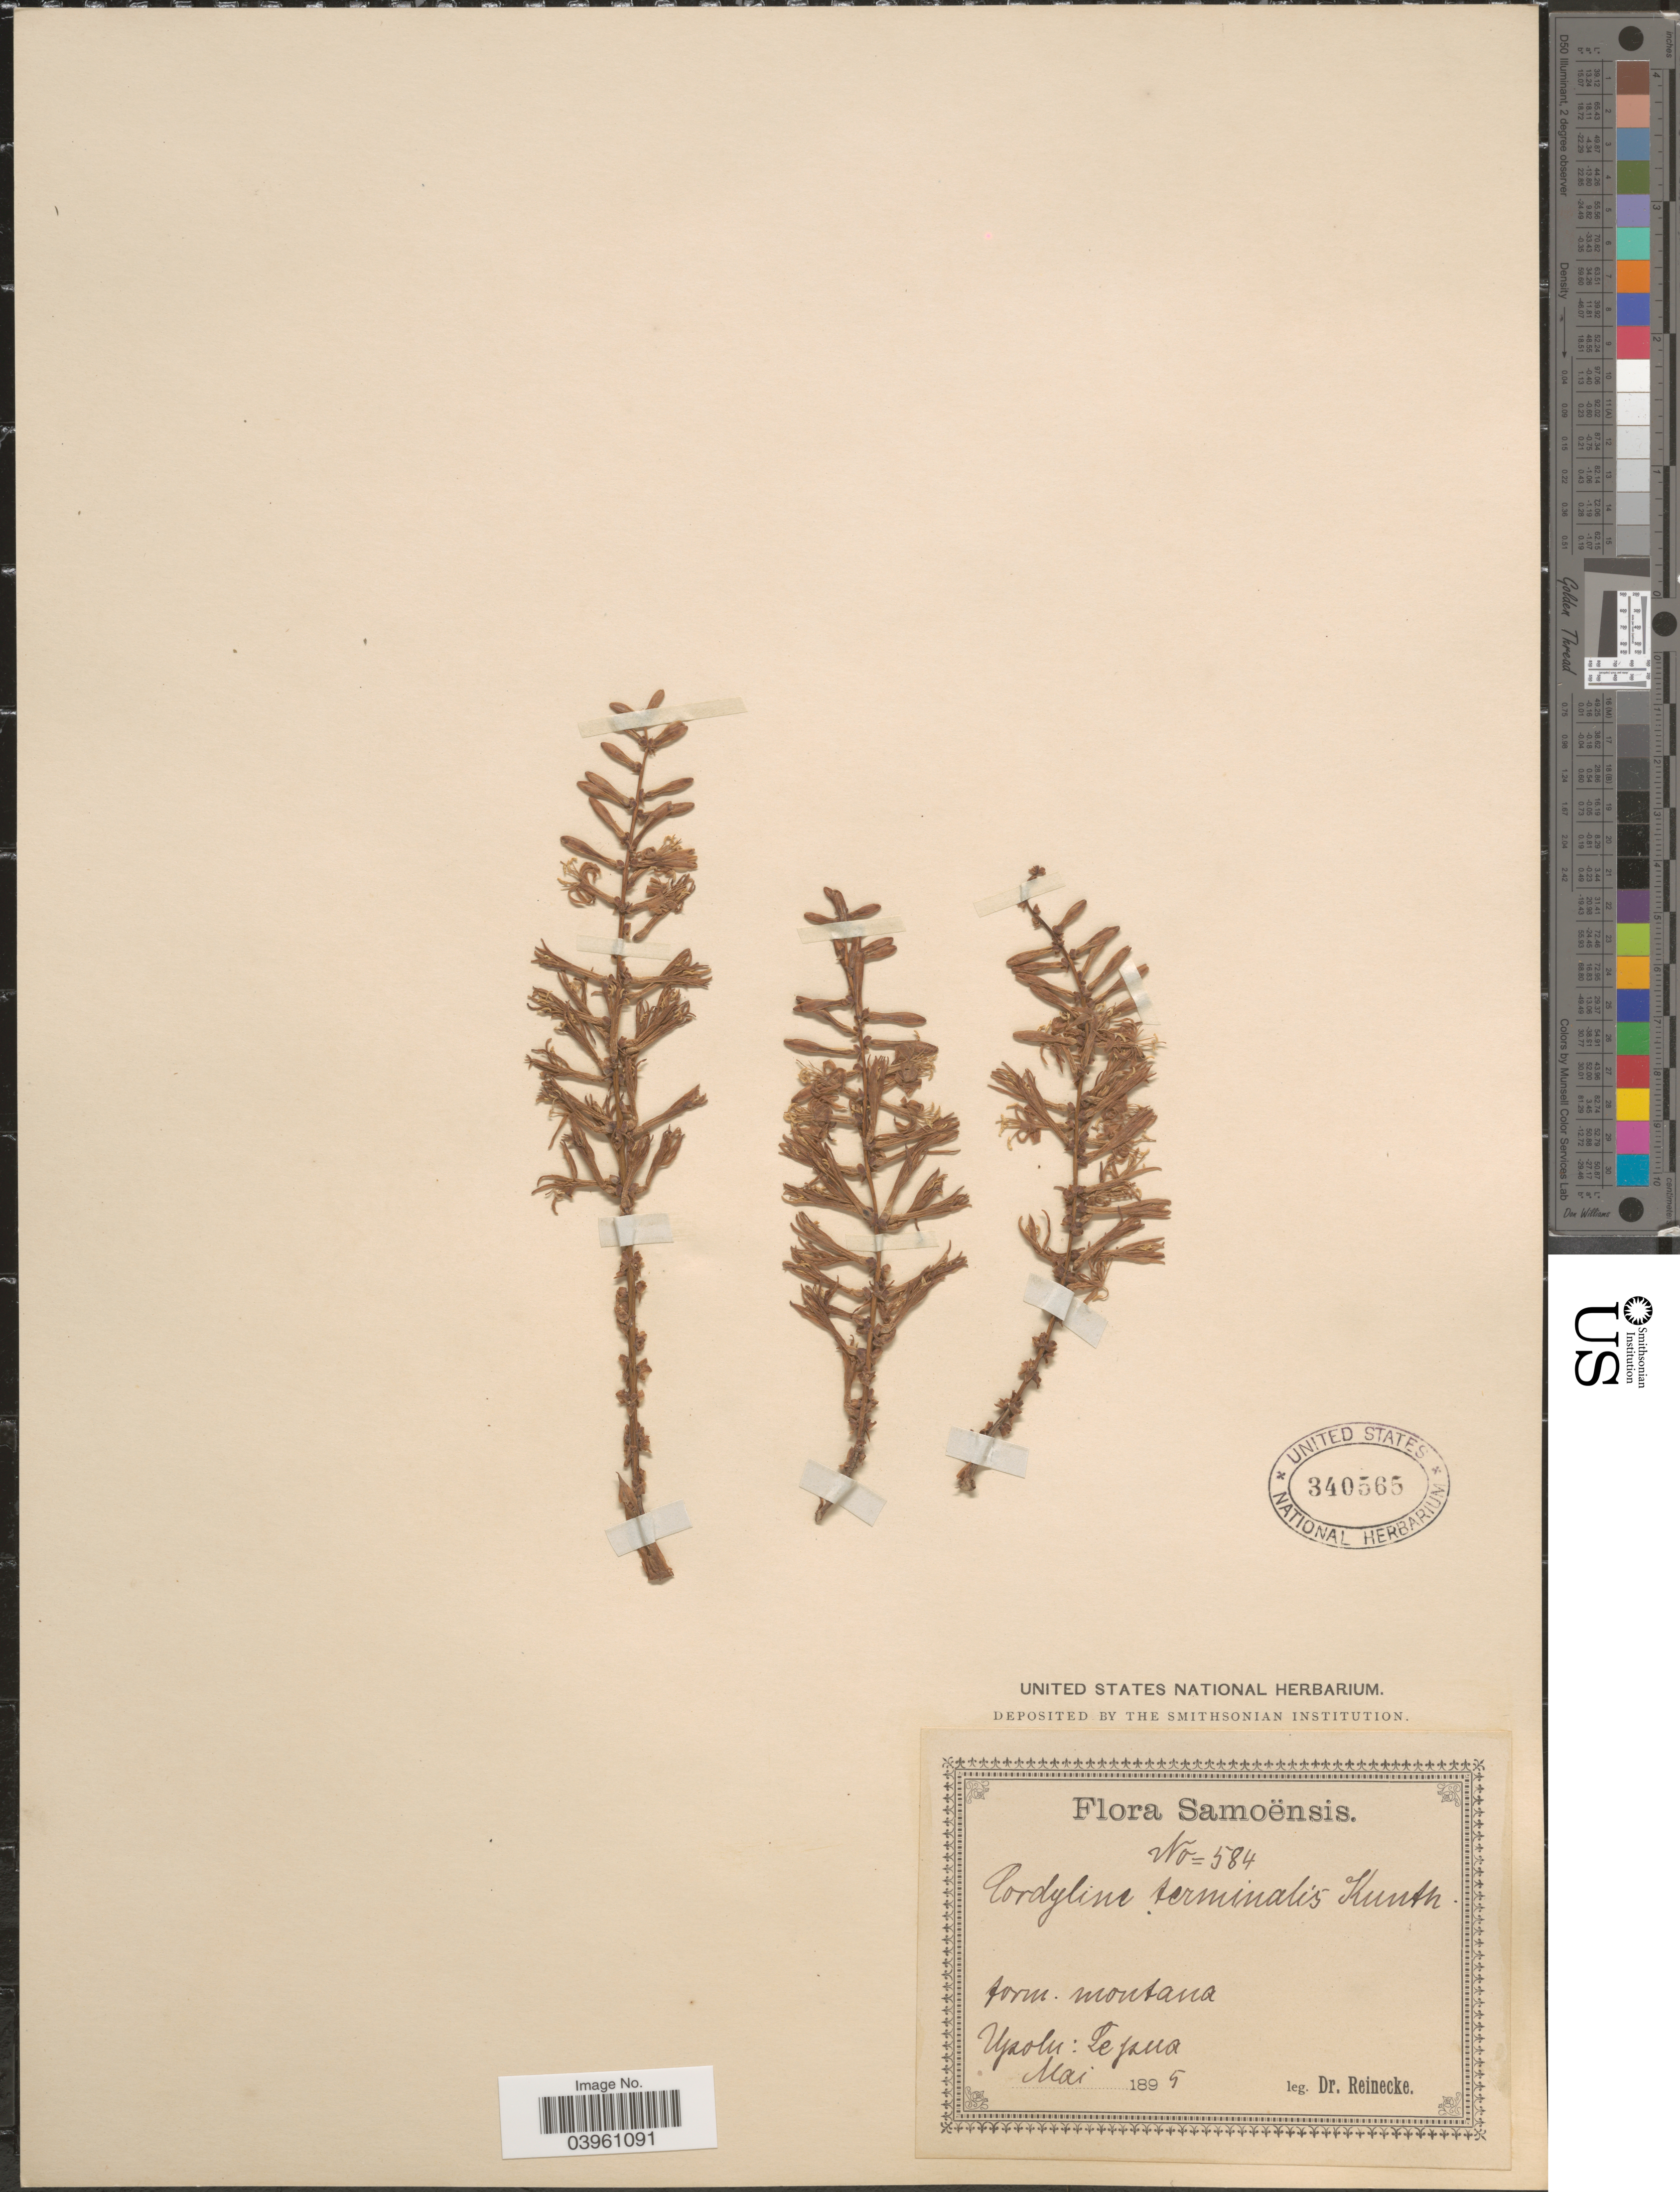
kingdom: Plantae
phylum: Tracheophyta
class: Liliopsida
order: Asparagales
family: Asparagaceae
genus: Cordyline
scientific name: Cordyline terminalis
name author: (L.) Kunth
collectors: -- Reinecke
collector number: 584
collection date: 1895-05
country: Samoa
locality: Upolu: Lepea.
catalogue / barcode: US 340565